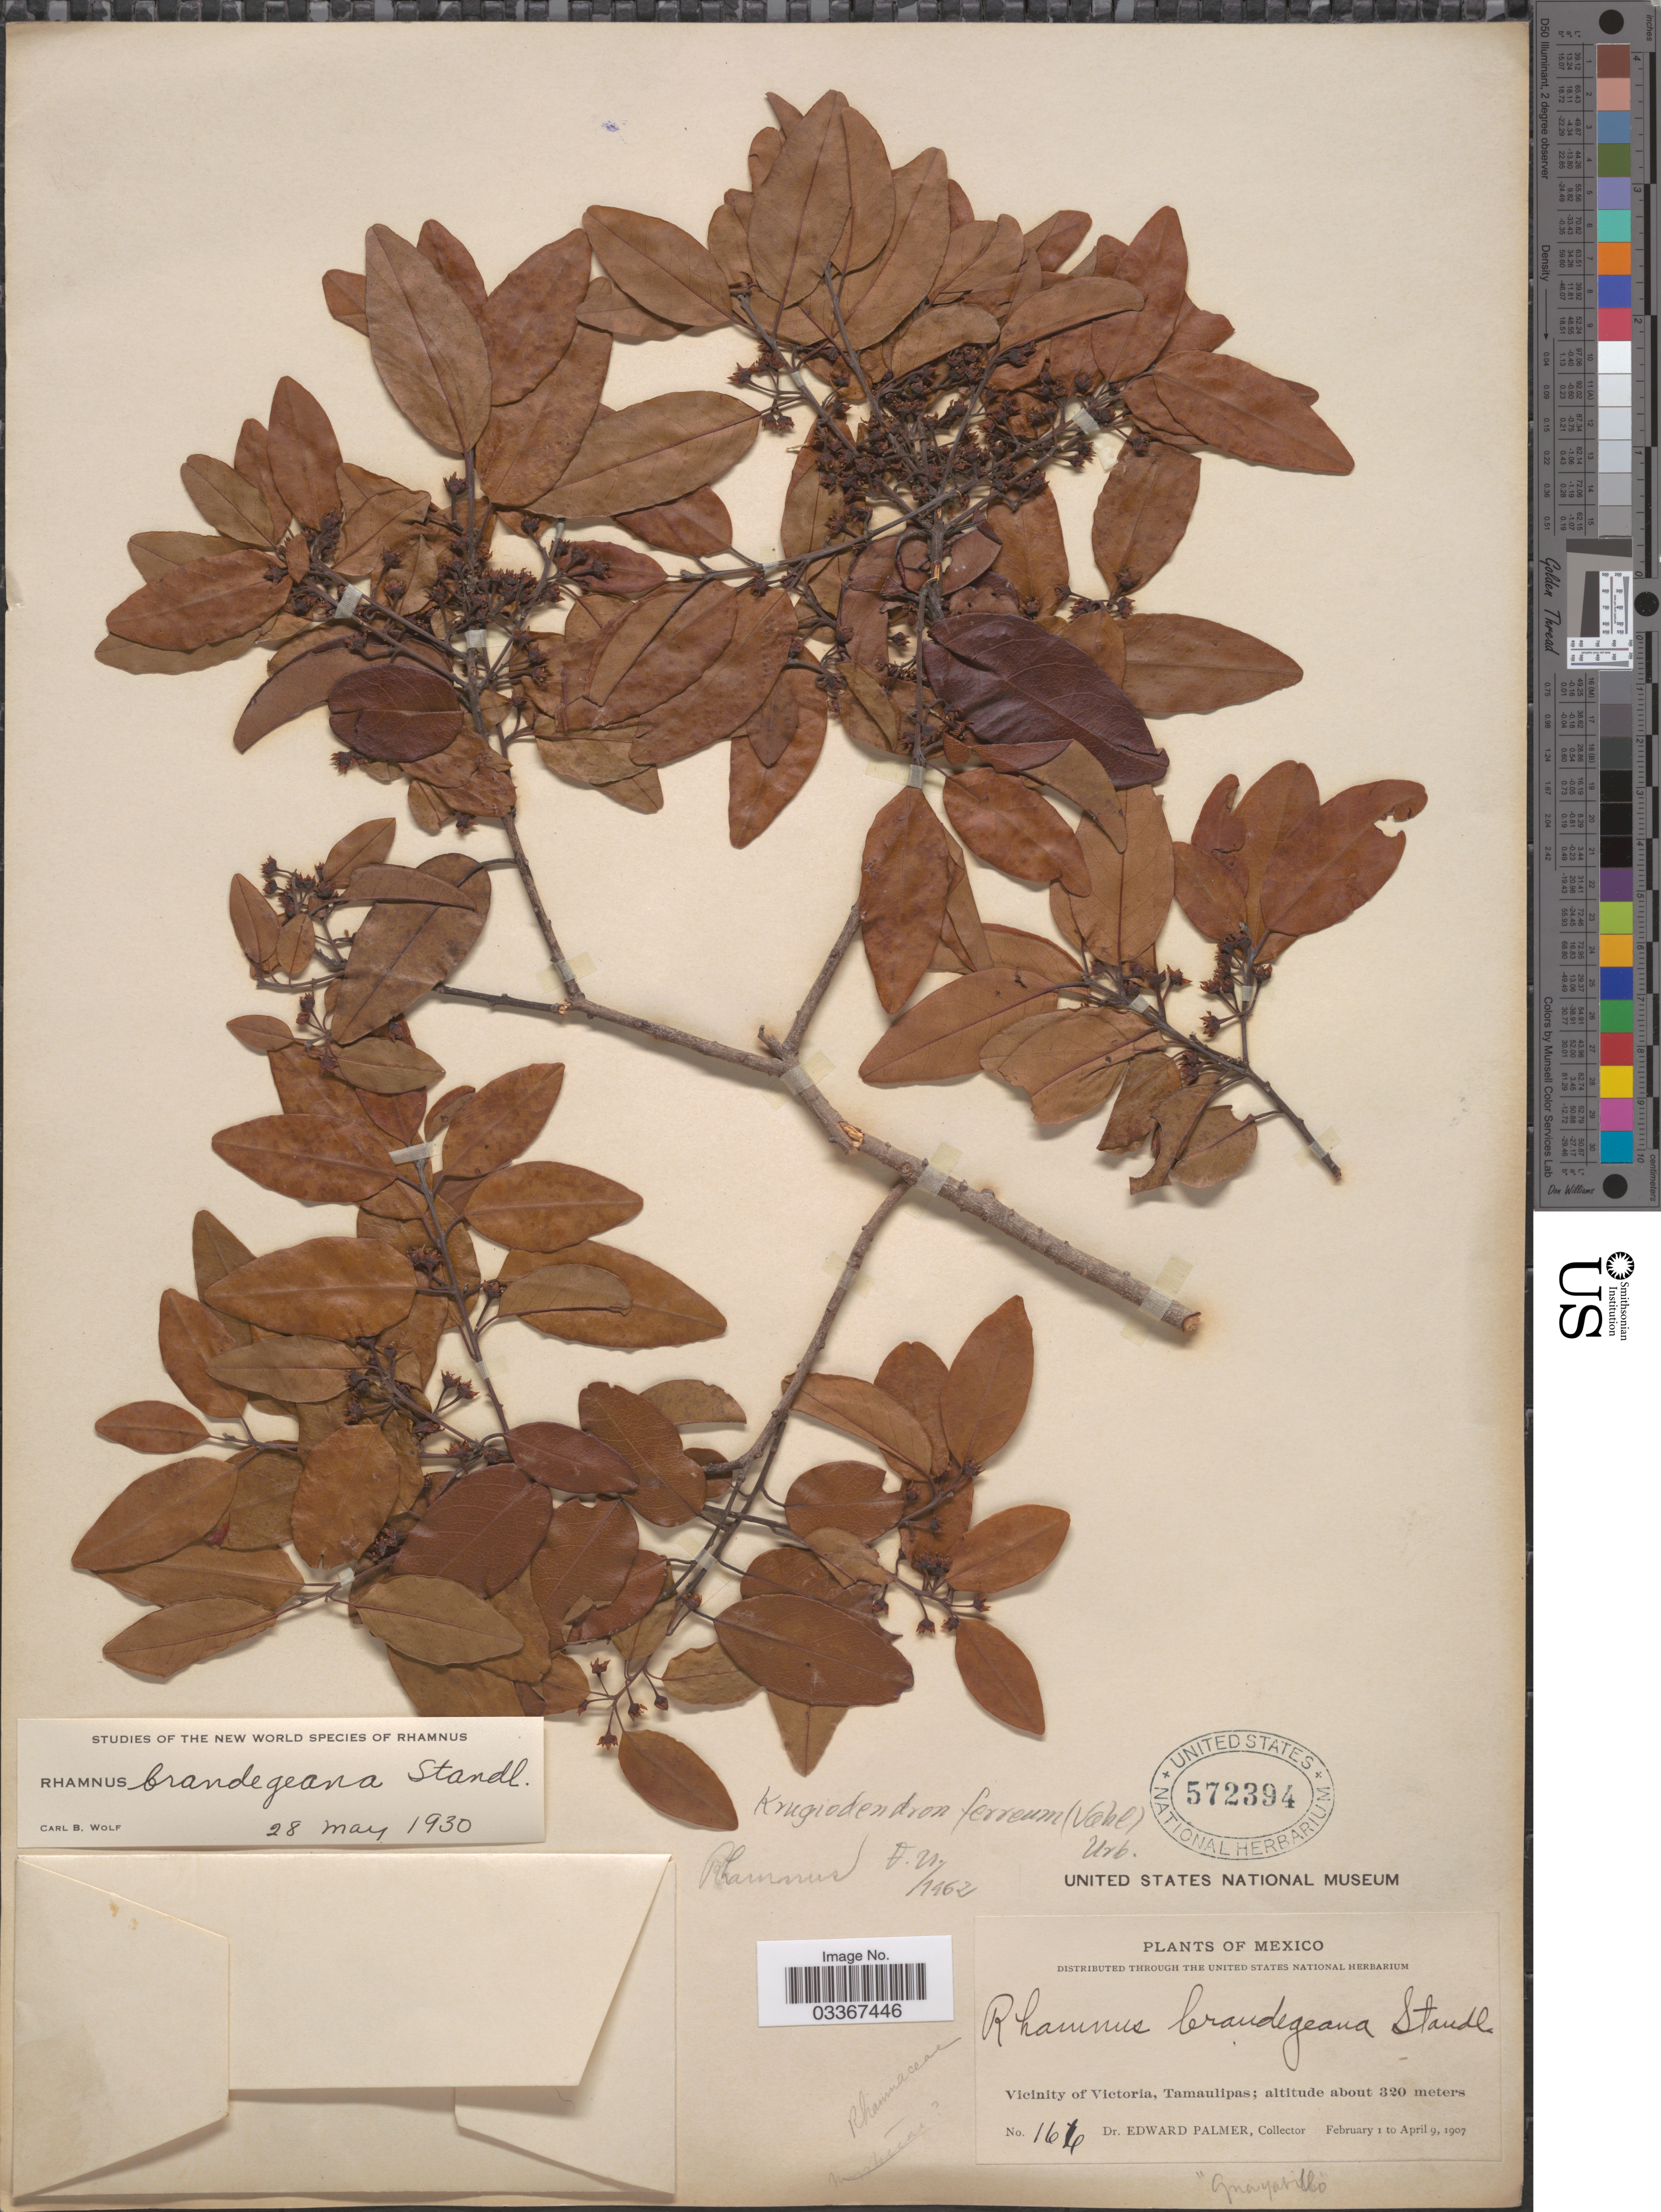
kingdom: Plantae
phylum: Tracheophyta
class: Magnoliopsida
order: Rosales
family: Rhamnaceae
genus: Krugiodendron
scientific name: Krugiodendron ferreum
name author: (Vahl) Urb.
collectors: E. Palmer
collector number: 166*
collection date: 1907-02-01/1907-04-09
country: Mexico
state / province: Tamaulipas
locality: Vicinity of Victoria.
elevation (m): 320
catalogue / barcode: US 572394